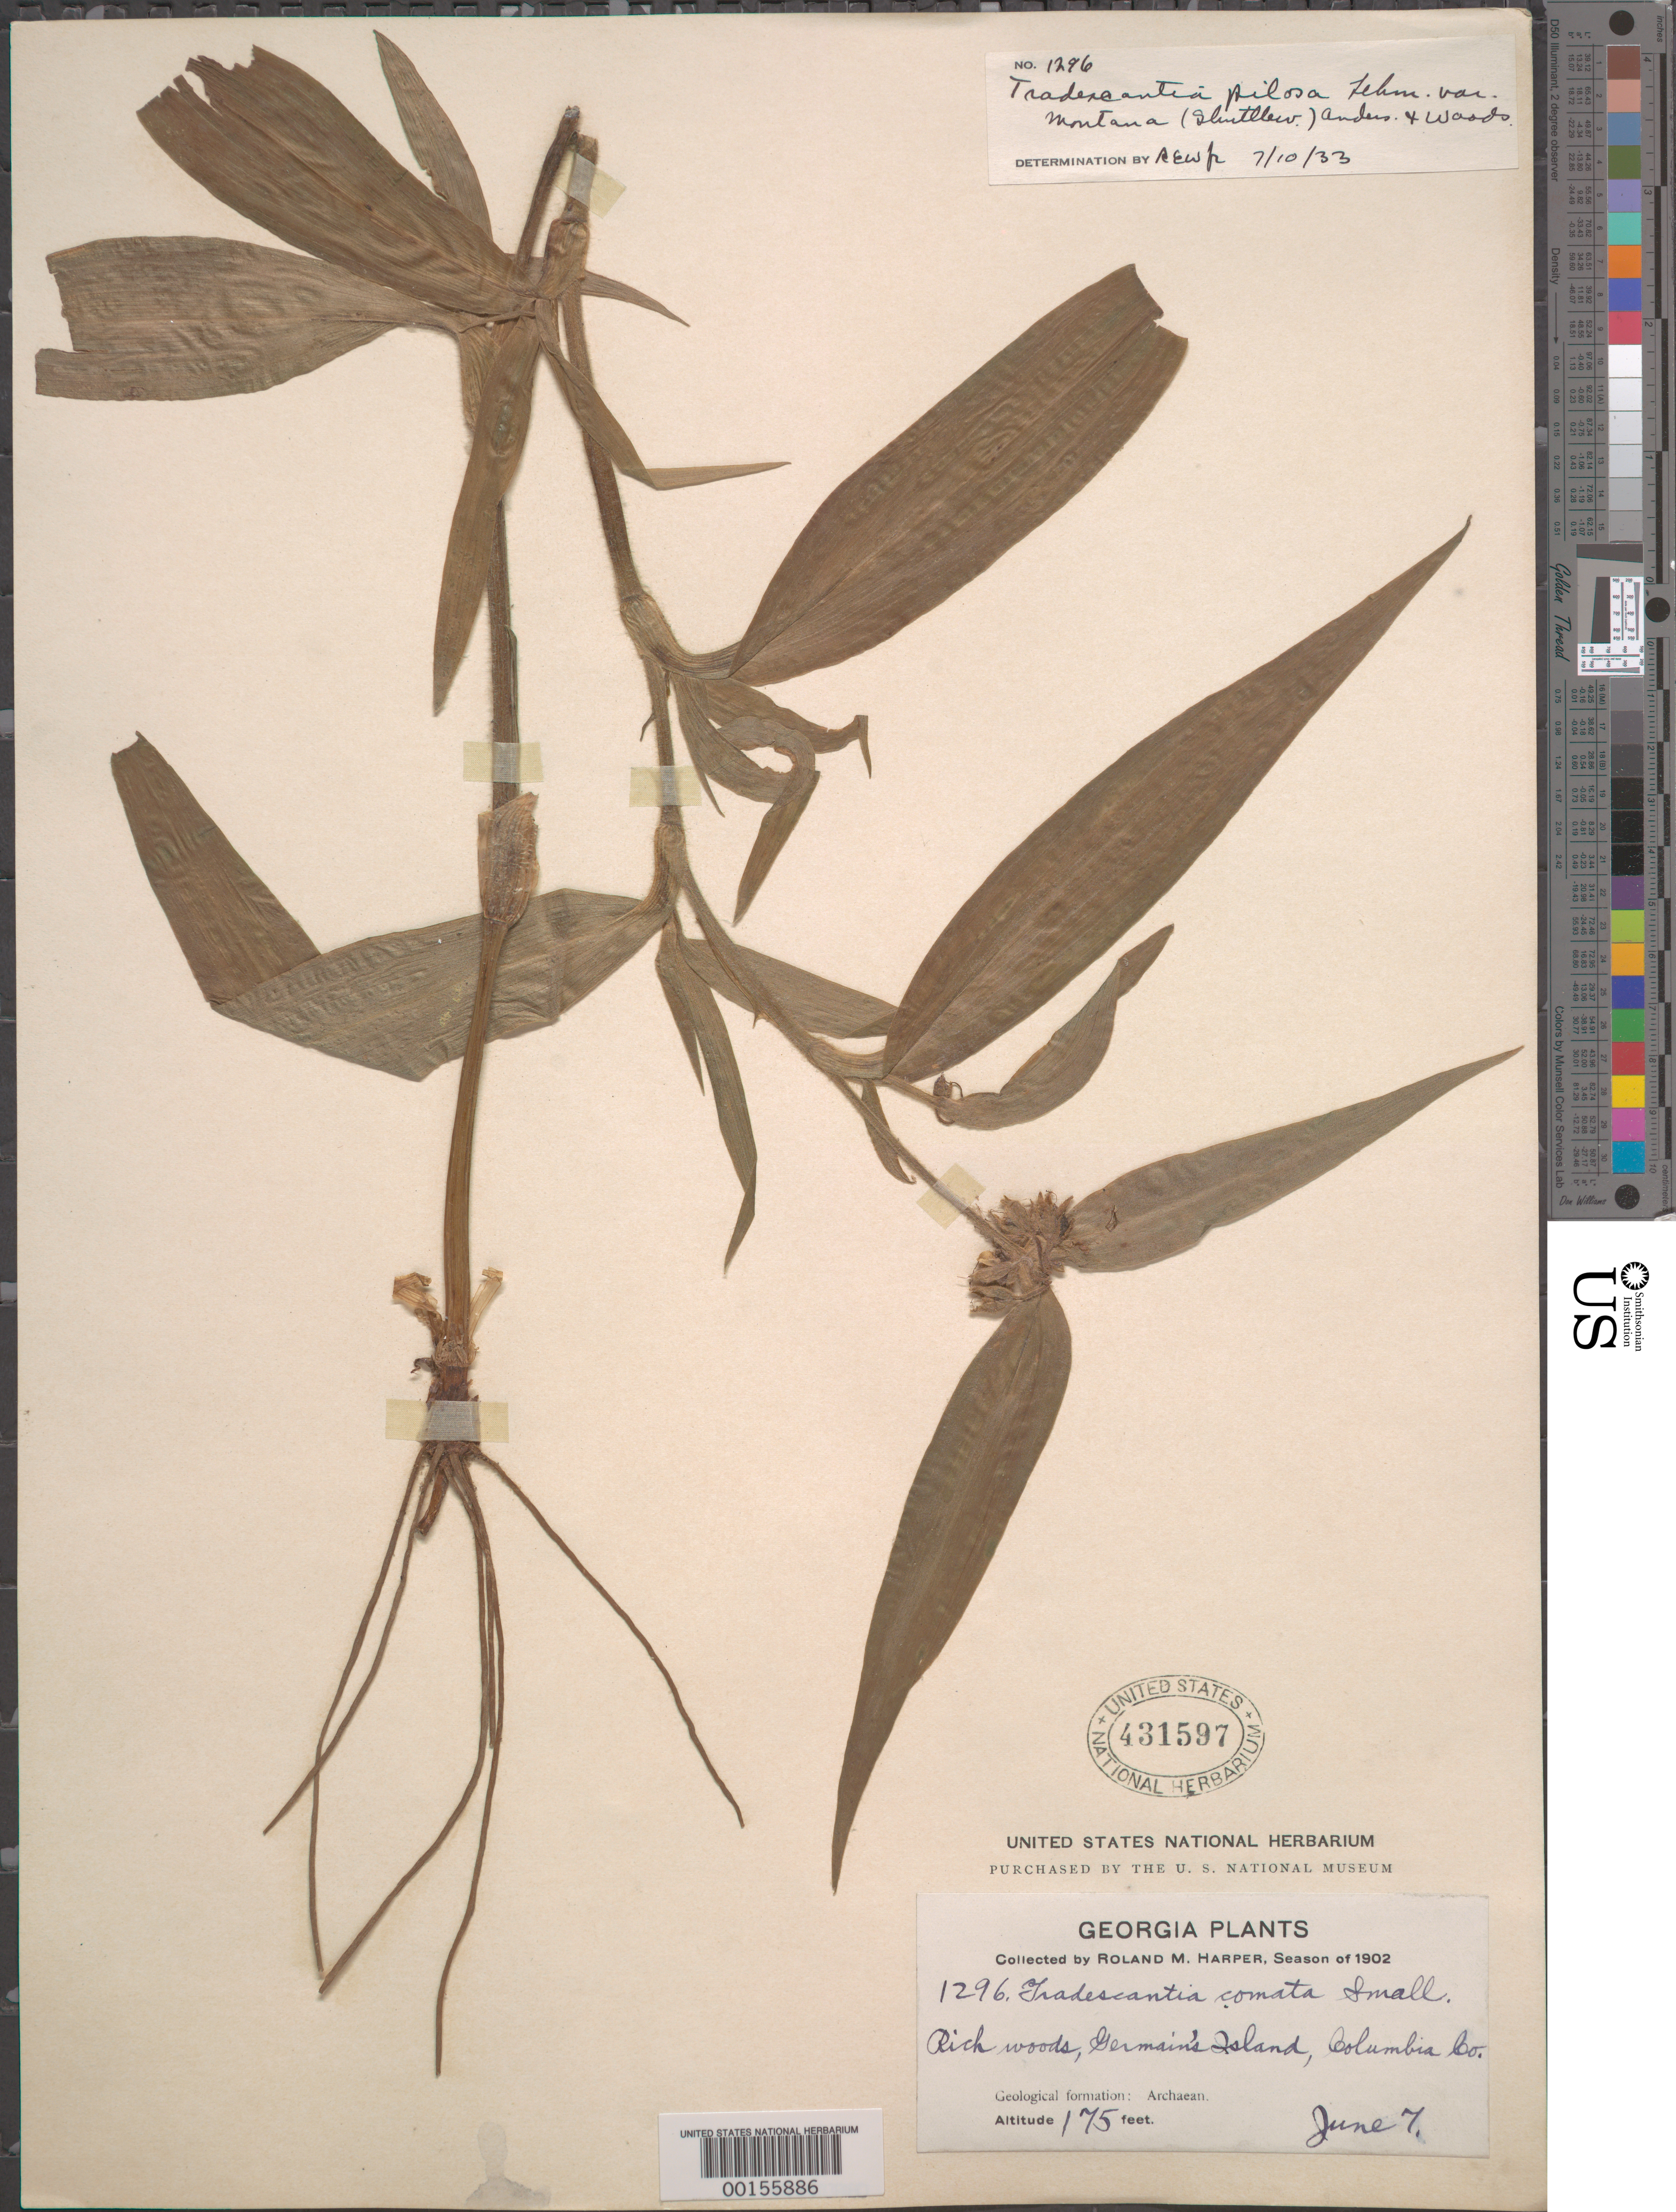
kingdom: Plantae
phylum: Tracheophyta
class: Liliopsida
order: Commelinales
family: Commelinaceae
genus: Tradescantia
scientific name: Tradescantia subaspera var. montana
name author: (Shuttlew. ex Small & Vail) E.S. Anderson & Woodson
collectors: R. M. Harper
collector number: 1296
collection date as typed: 07 Jun 1902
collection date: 1902-06-07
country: United States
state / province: Georgia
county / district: Columbia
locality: Germains island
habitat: Rich woods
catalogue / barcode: US 431597